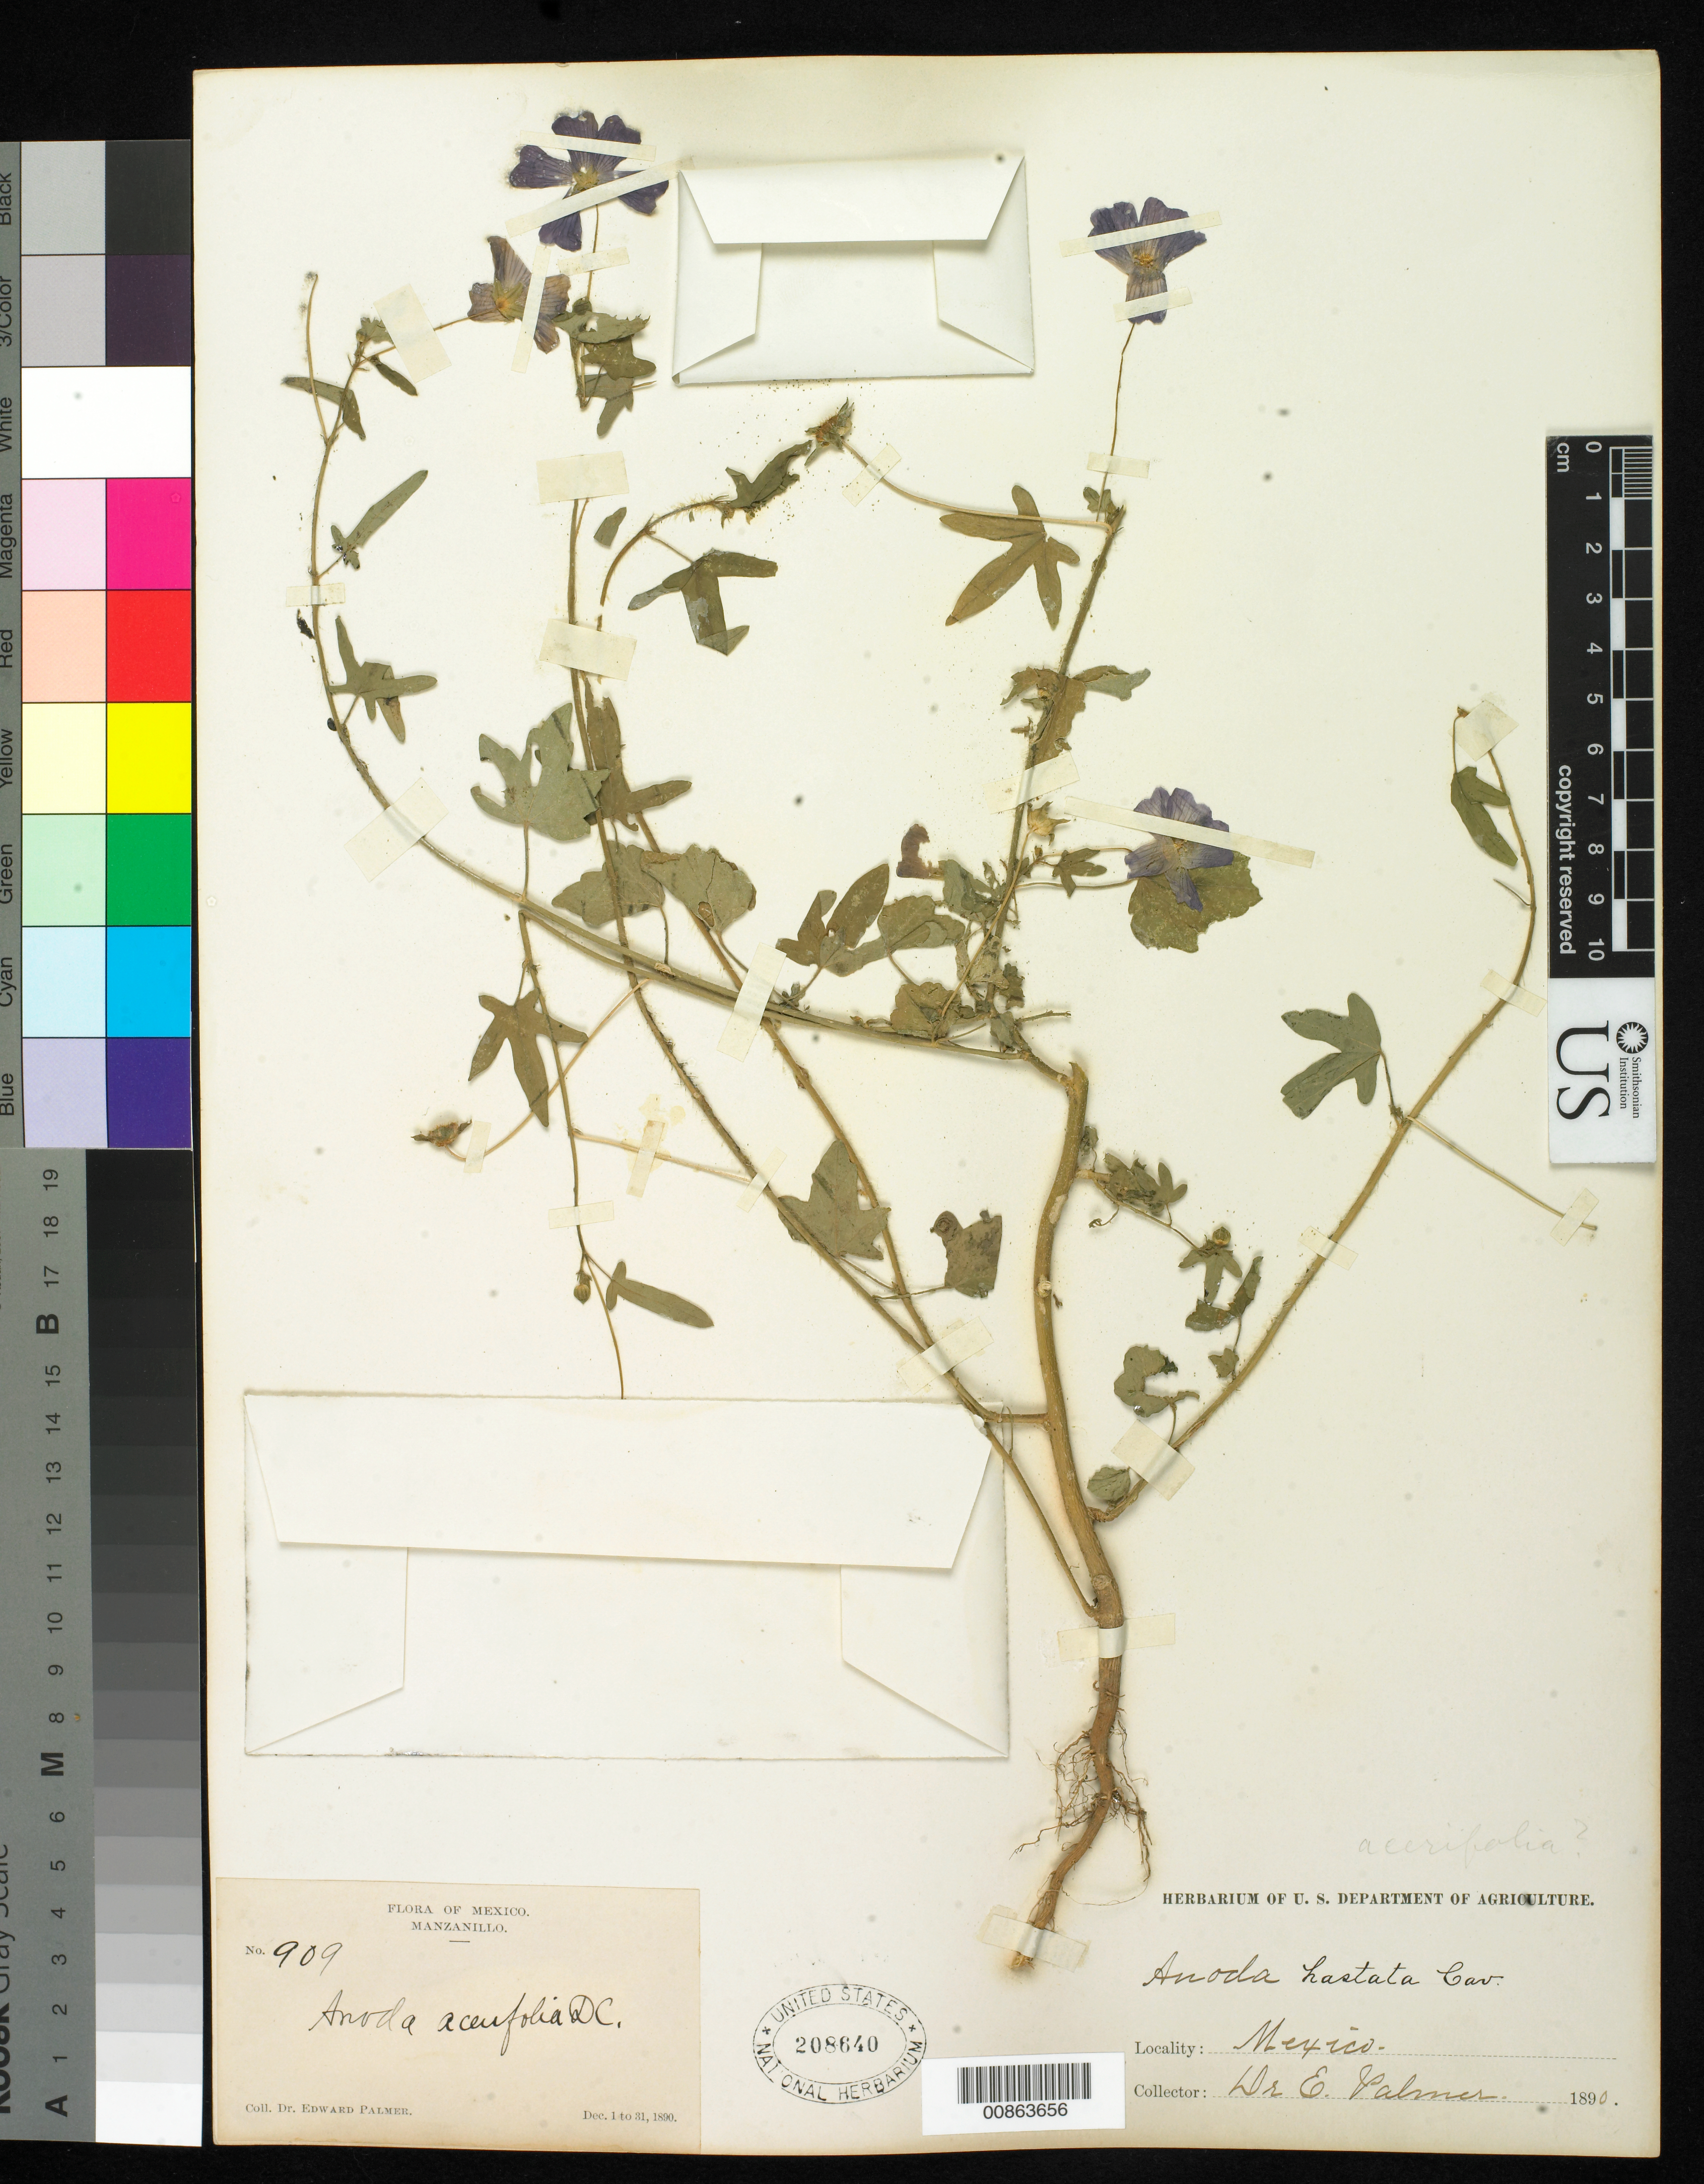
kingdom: Plantae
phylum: Tracheophyta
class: Magnoliopsida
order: Malvales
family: Malvaceae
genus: Anoda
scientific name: Anoda acerifolia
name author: Cav.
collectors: E. Palmer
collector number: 909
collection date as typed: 01 Dec 1890 to 31 Dec 1890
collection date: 1890-12-01/1890-12-31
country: Mexico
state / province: Colima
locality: Manzanillo, Colima.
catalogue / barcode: US 208640